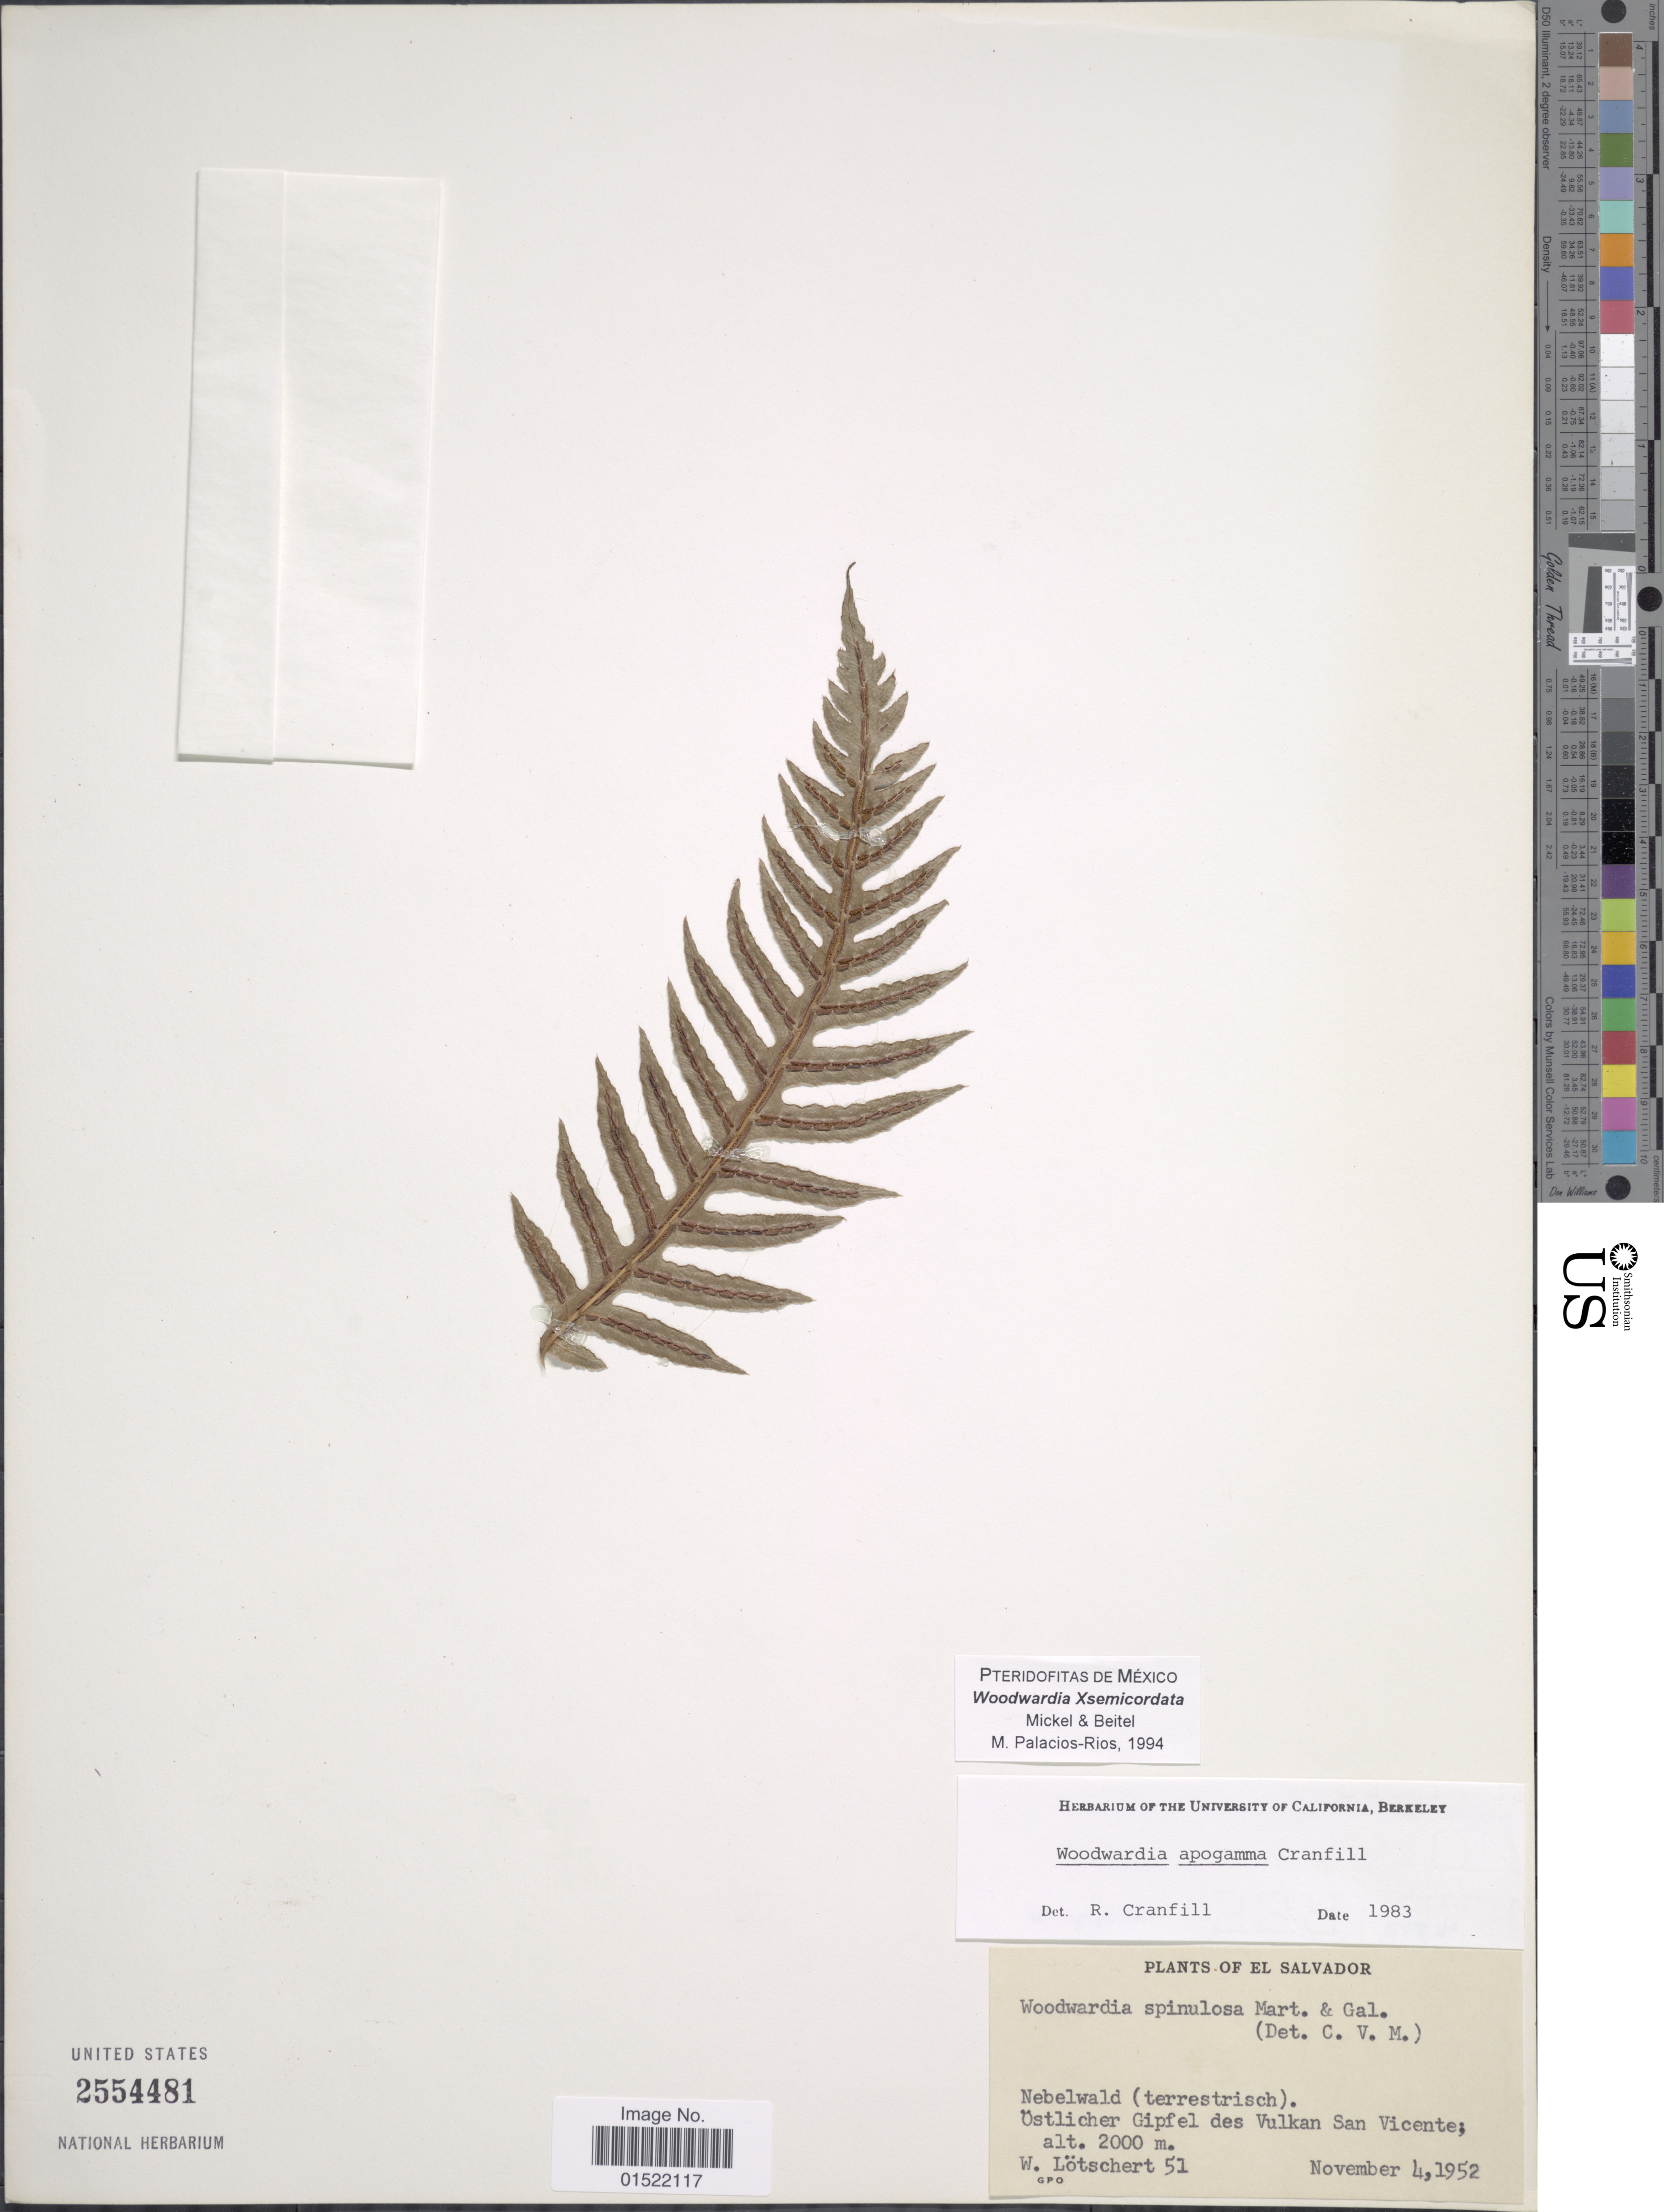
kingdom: Plantae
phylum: Tracheophyta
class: Polypodiopsida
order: Polypodiales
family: Blechnaceae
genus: Woodwardia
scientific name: Woodwardia apogama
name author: Cranfill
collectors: W. Lötschert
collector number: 51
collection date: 1952-11-04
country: El Salvador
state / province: San Vincente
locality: Nebelwald (terrestrisch), Ostlicher Gipfel des Vulkan San Vicente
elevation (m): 2000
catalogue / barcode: US 2554481